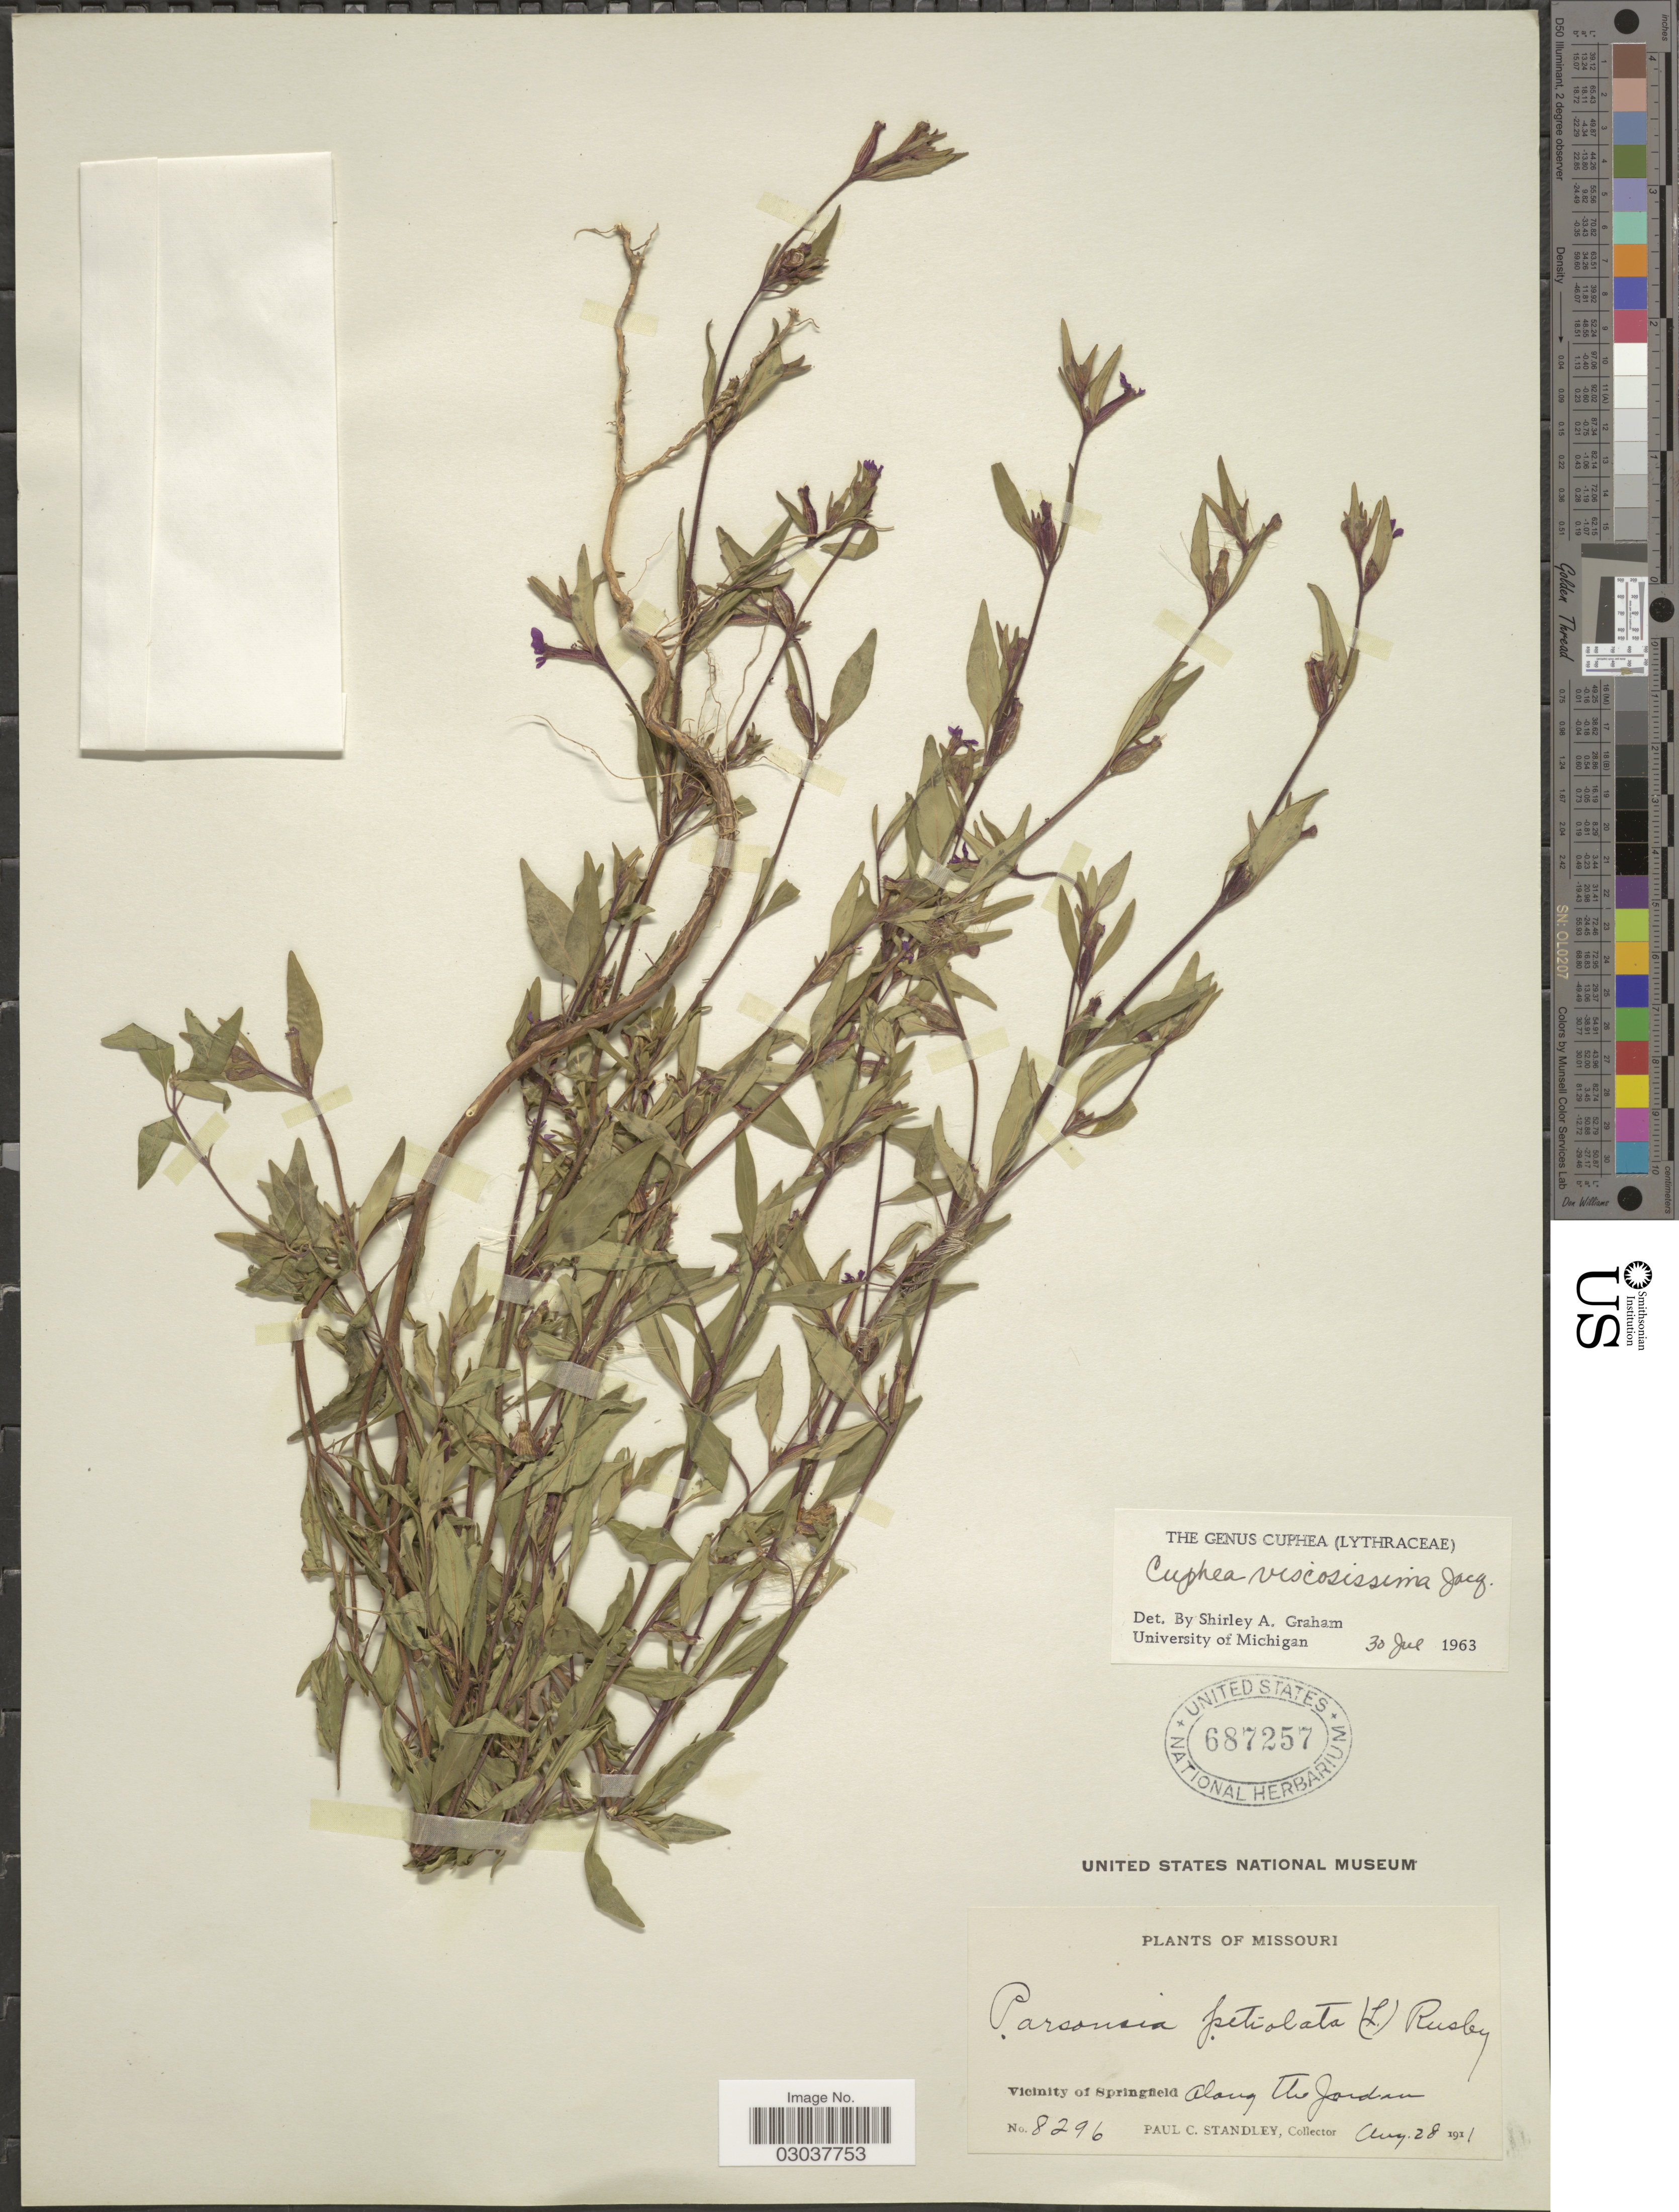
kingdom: Plantae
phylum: Tracheophyta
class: Magnoliopsida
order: Myrtales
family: Lythraceae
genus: Cuphea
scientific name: Cuphea viscosissima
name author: Jacq.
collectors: P. C. Standley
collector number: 8296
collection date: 1911-08-28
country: United States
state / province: Missouri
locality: Vicinity of Springfield. Along the Jordan.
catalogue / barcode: US 687257